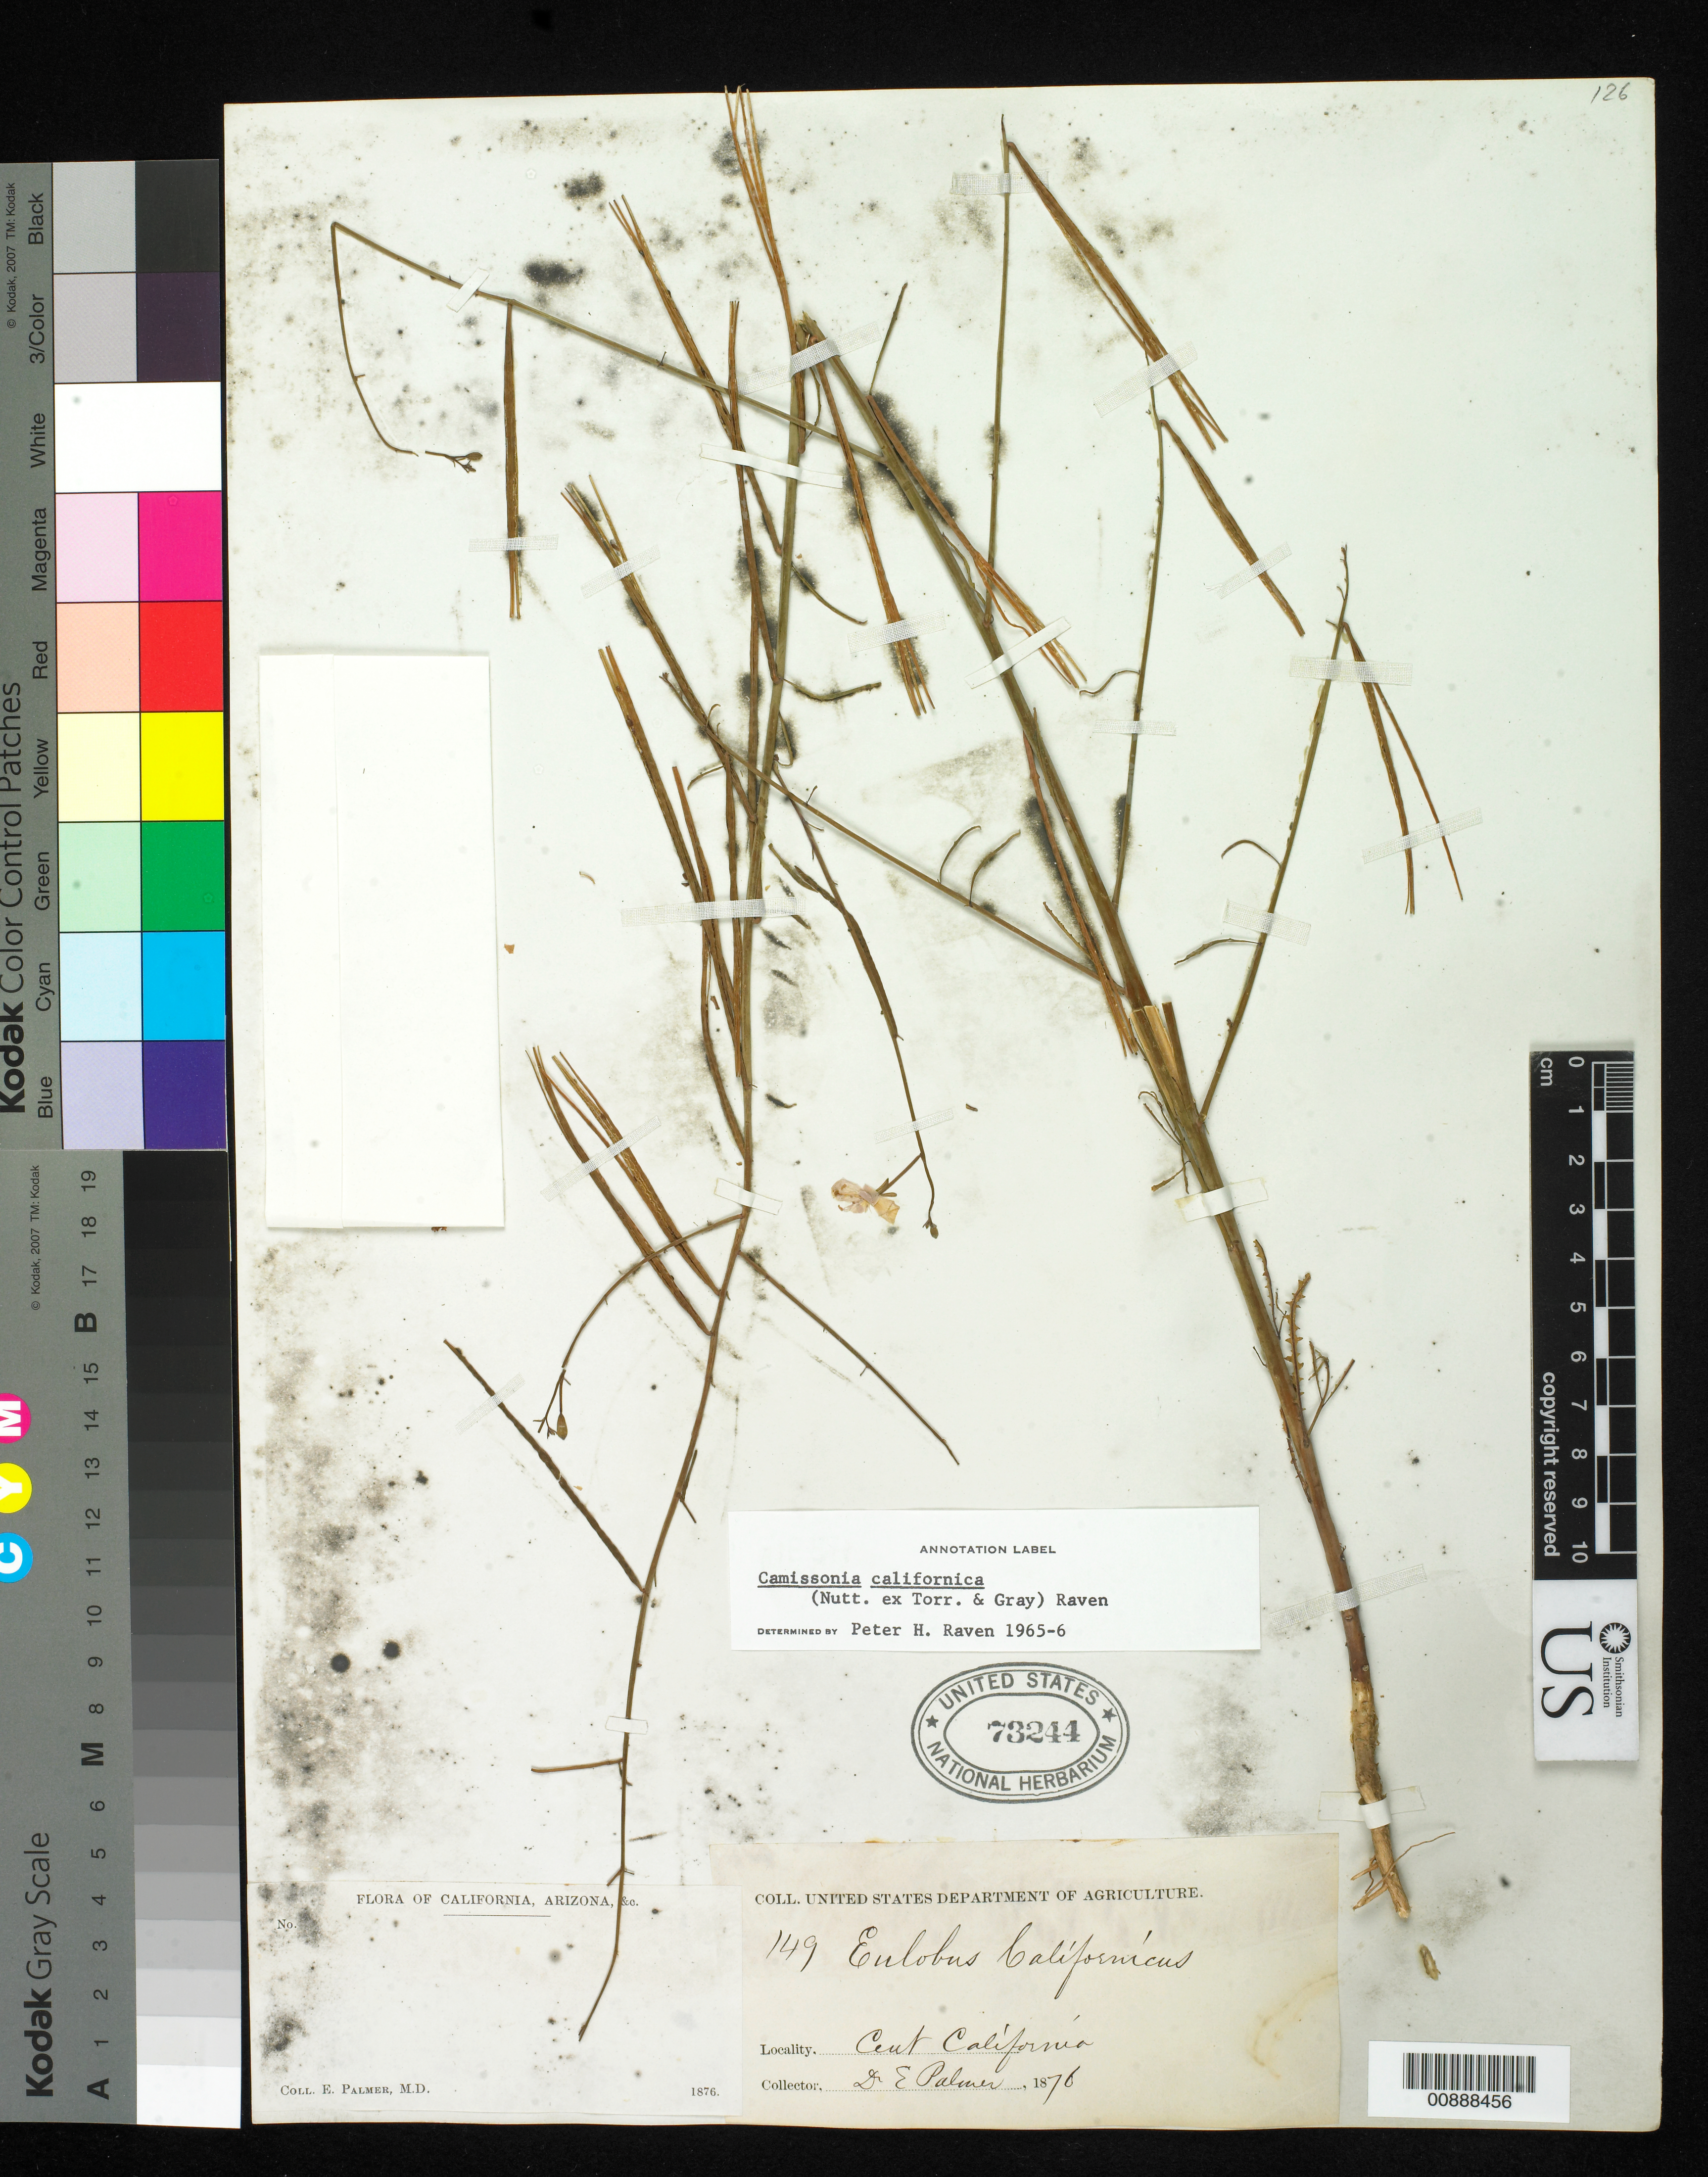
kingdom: Plantae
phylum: Tracheophyta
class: Magnoliopsida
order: Myrtales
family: Onagraceae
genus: Eulobus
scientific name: Eulobus californicus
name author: Nutt. ex Torr. & A. Gray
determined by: Wagner, W. L., (BOT), Smithsonian Institution - National Museum of Natural History (UNITED STATES)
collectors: E. Palmer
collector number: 149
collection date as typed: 1876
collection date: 1876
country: United States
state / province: California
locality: Central California.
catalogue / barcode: US 73244